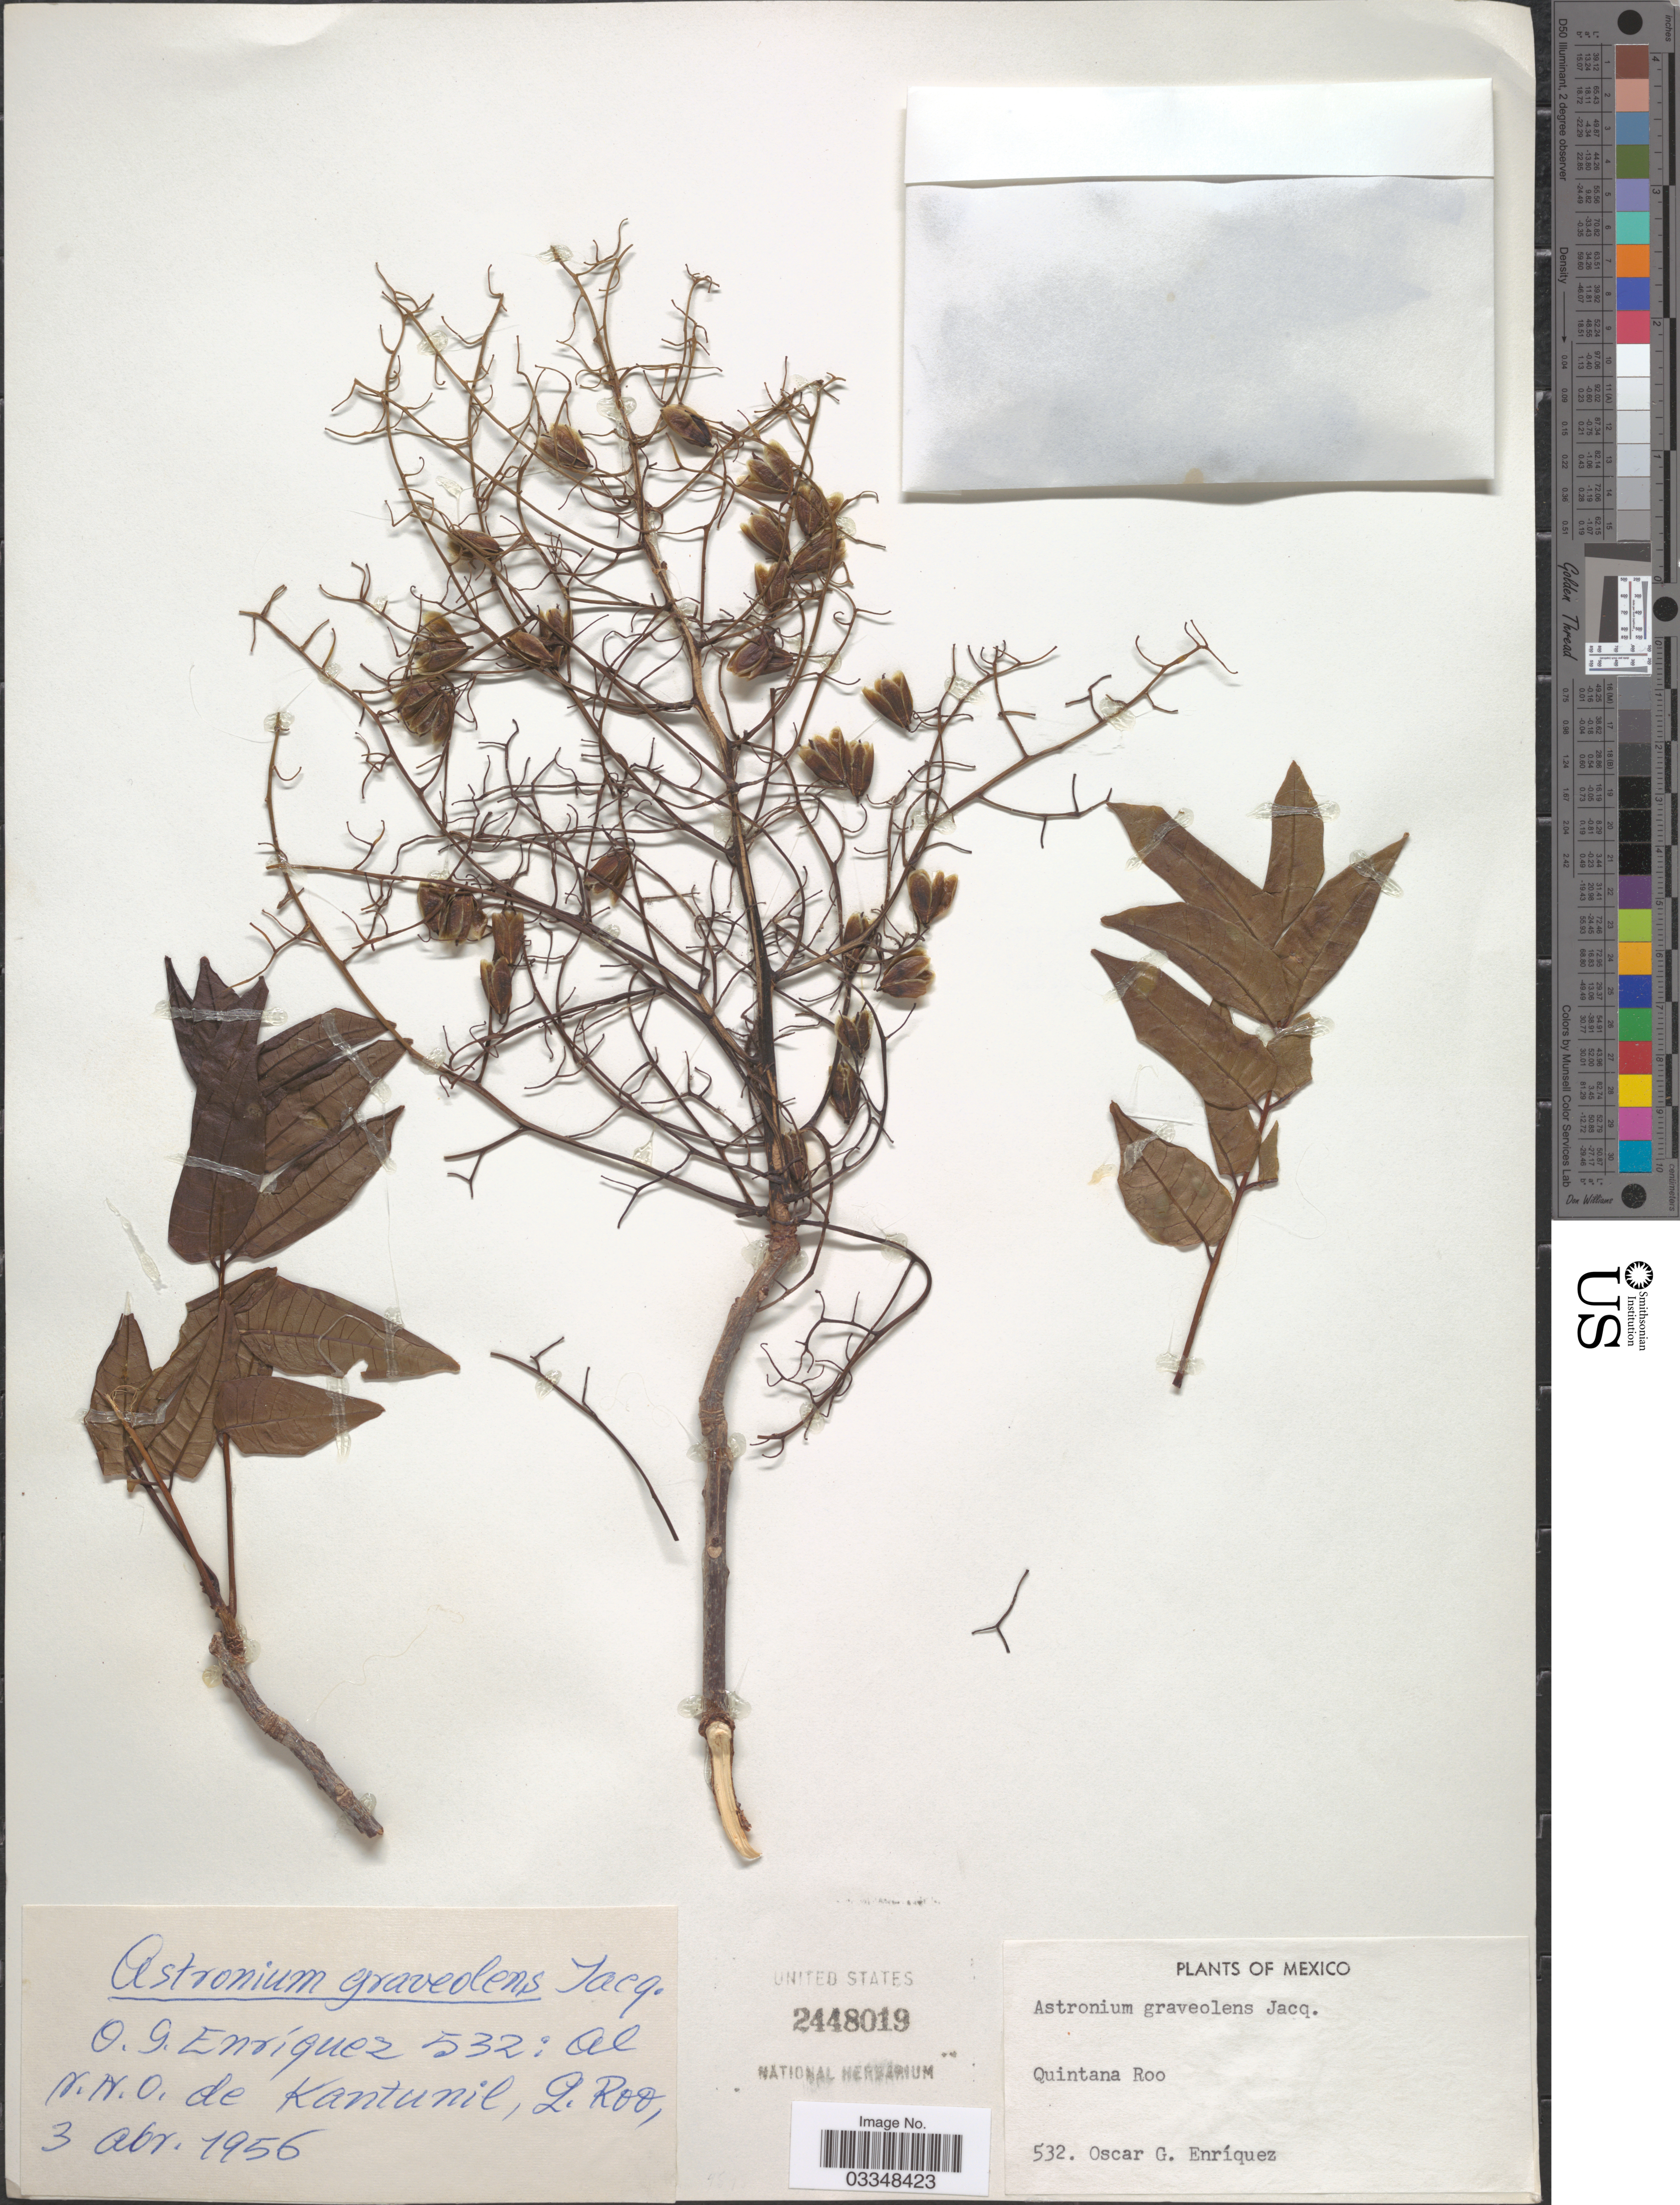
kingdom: Plantae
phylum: Tracheophyta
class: Magnoliopsida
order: Sapindales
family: Anacardiaceae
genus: Astronium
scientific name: Astronium graveolens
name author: Jacq.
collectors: O. Enriquez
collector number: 532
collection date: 1956-04-03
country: Mexico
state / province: Quintana Roo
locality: Al N.N.O. de Kantunil, Q. Roo.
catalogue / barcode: US 2448019